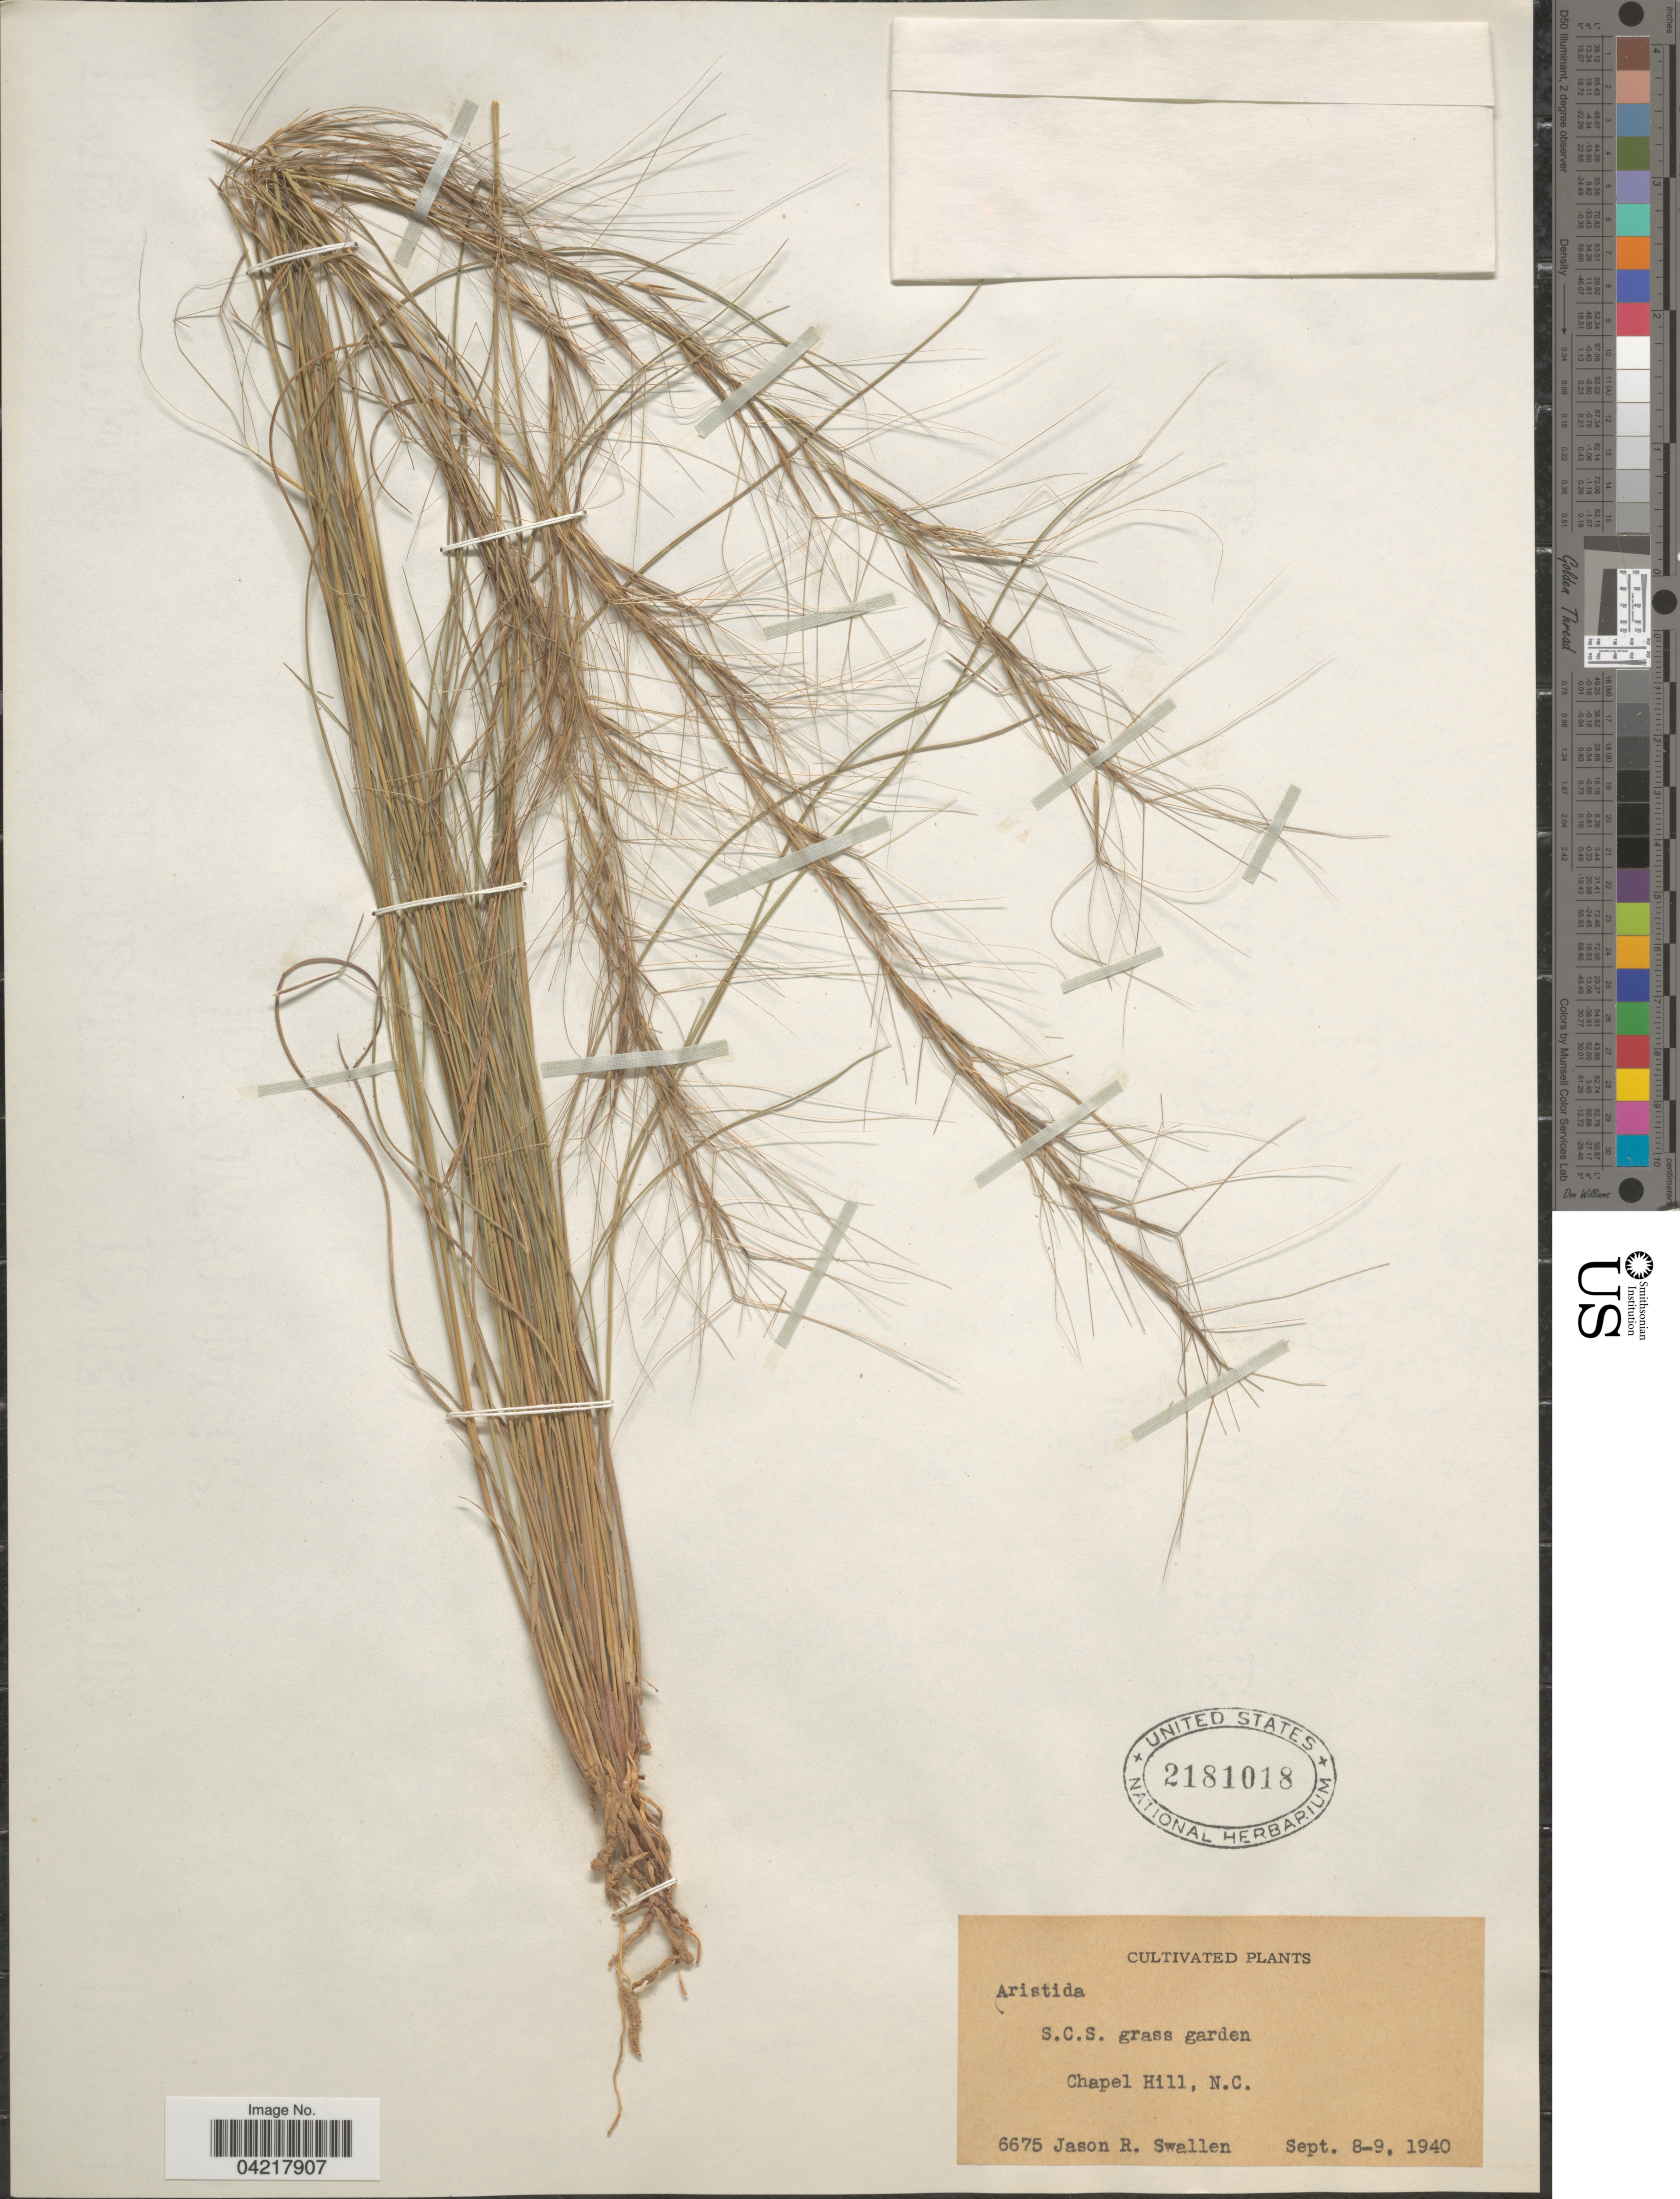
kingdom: Plantae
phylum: Tracheophyta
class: Liliopsida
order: Poales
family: Poaceae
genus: Aristida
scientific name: Aristida sp.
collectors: J. R. Swallen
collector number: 6675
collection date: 1940-09-08/1940-09-09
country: United States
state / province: North Carolina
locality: S.C.S. grass garden. Chapel Hill.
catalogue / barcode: US 2181018